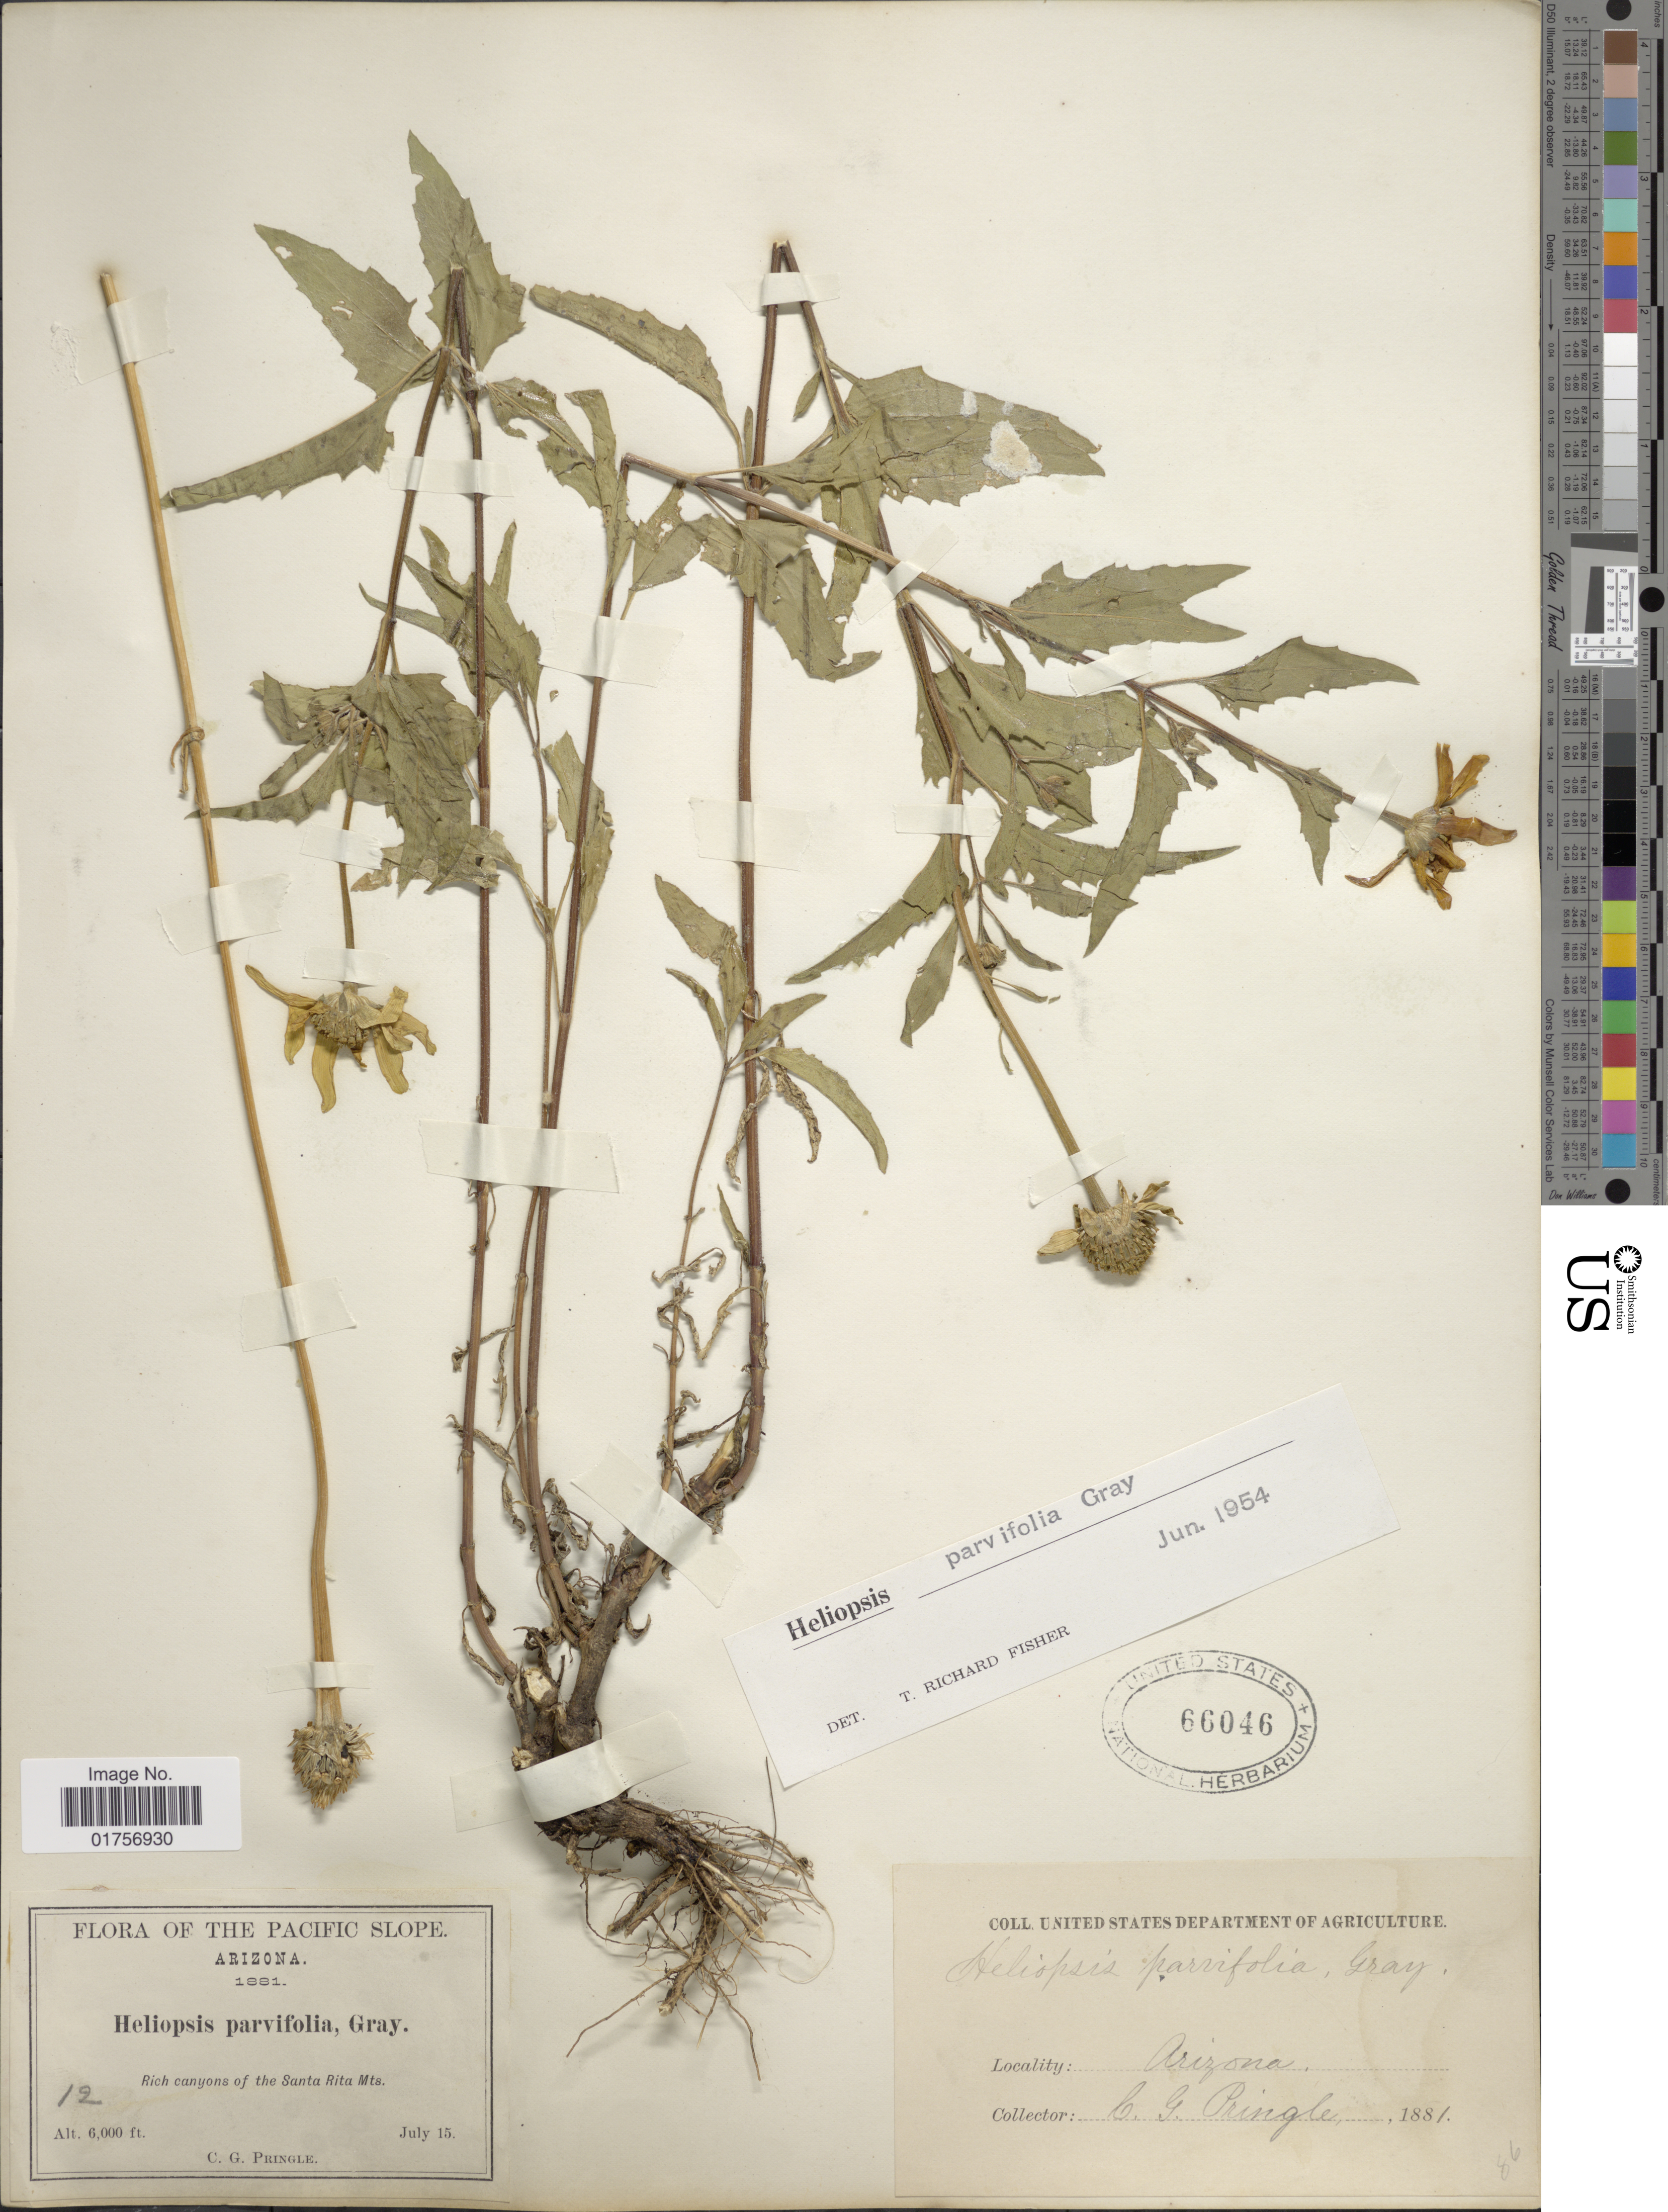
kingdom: Plantae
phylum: Tracheophyta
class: Magnoliopsida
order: Asterales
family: Asteraceae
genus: Heliopsis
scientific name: Heliopsis parvifolia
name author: A. Gray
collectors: C. G. Pringle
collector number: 12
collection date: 1881-07-15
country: United States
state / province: Arizona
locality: Pacific slope. Rich canyons of the Santa Rita Mts.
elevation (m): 1829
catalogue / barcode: US 66046